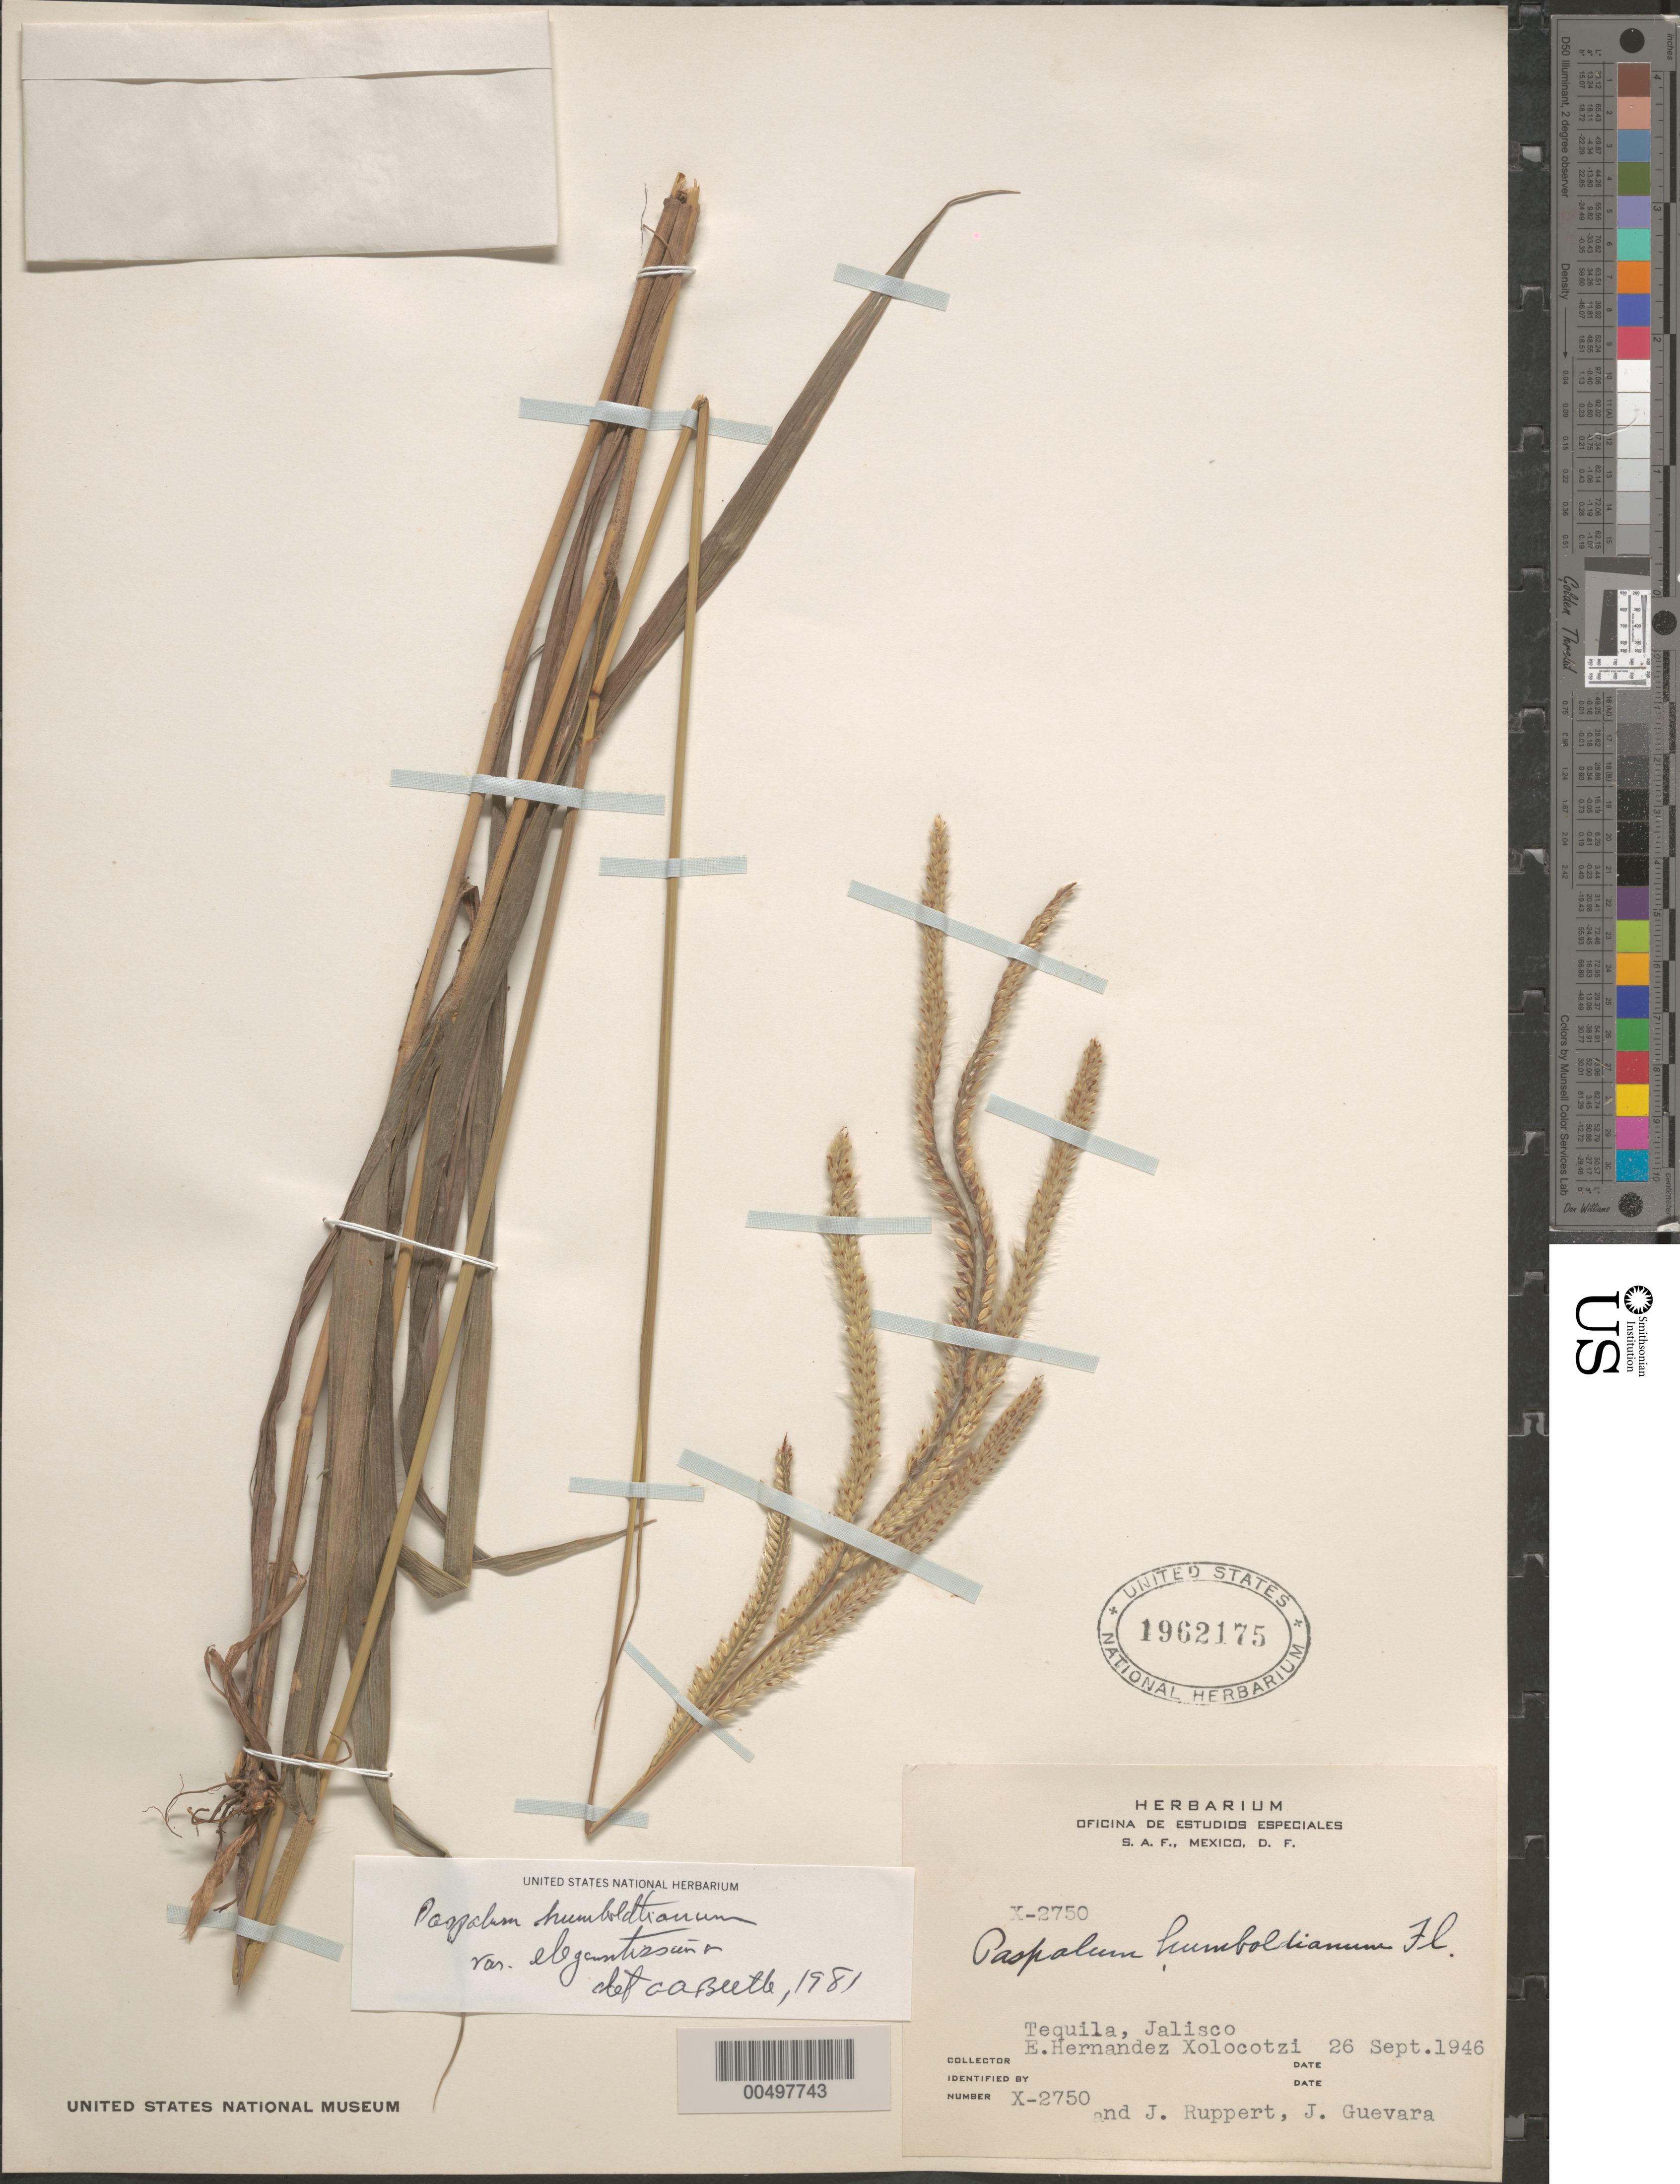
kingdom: Plantae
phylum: Tracheophyta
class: Liliopsida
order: Poales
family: Poaceae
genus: Paspalum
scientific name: Paspalum humboldtianum var. elegantissima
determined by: Beetle, Alan A.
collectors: E. I. Hernández-X., J. Ruppert & J. Guevara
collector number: X-2750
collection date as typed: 26 Sep 1946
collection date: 1946-09-26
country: Mexico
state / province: Jalisco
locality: Tequila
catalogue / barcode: US 1962175